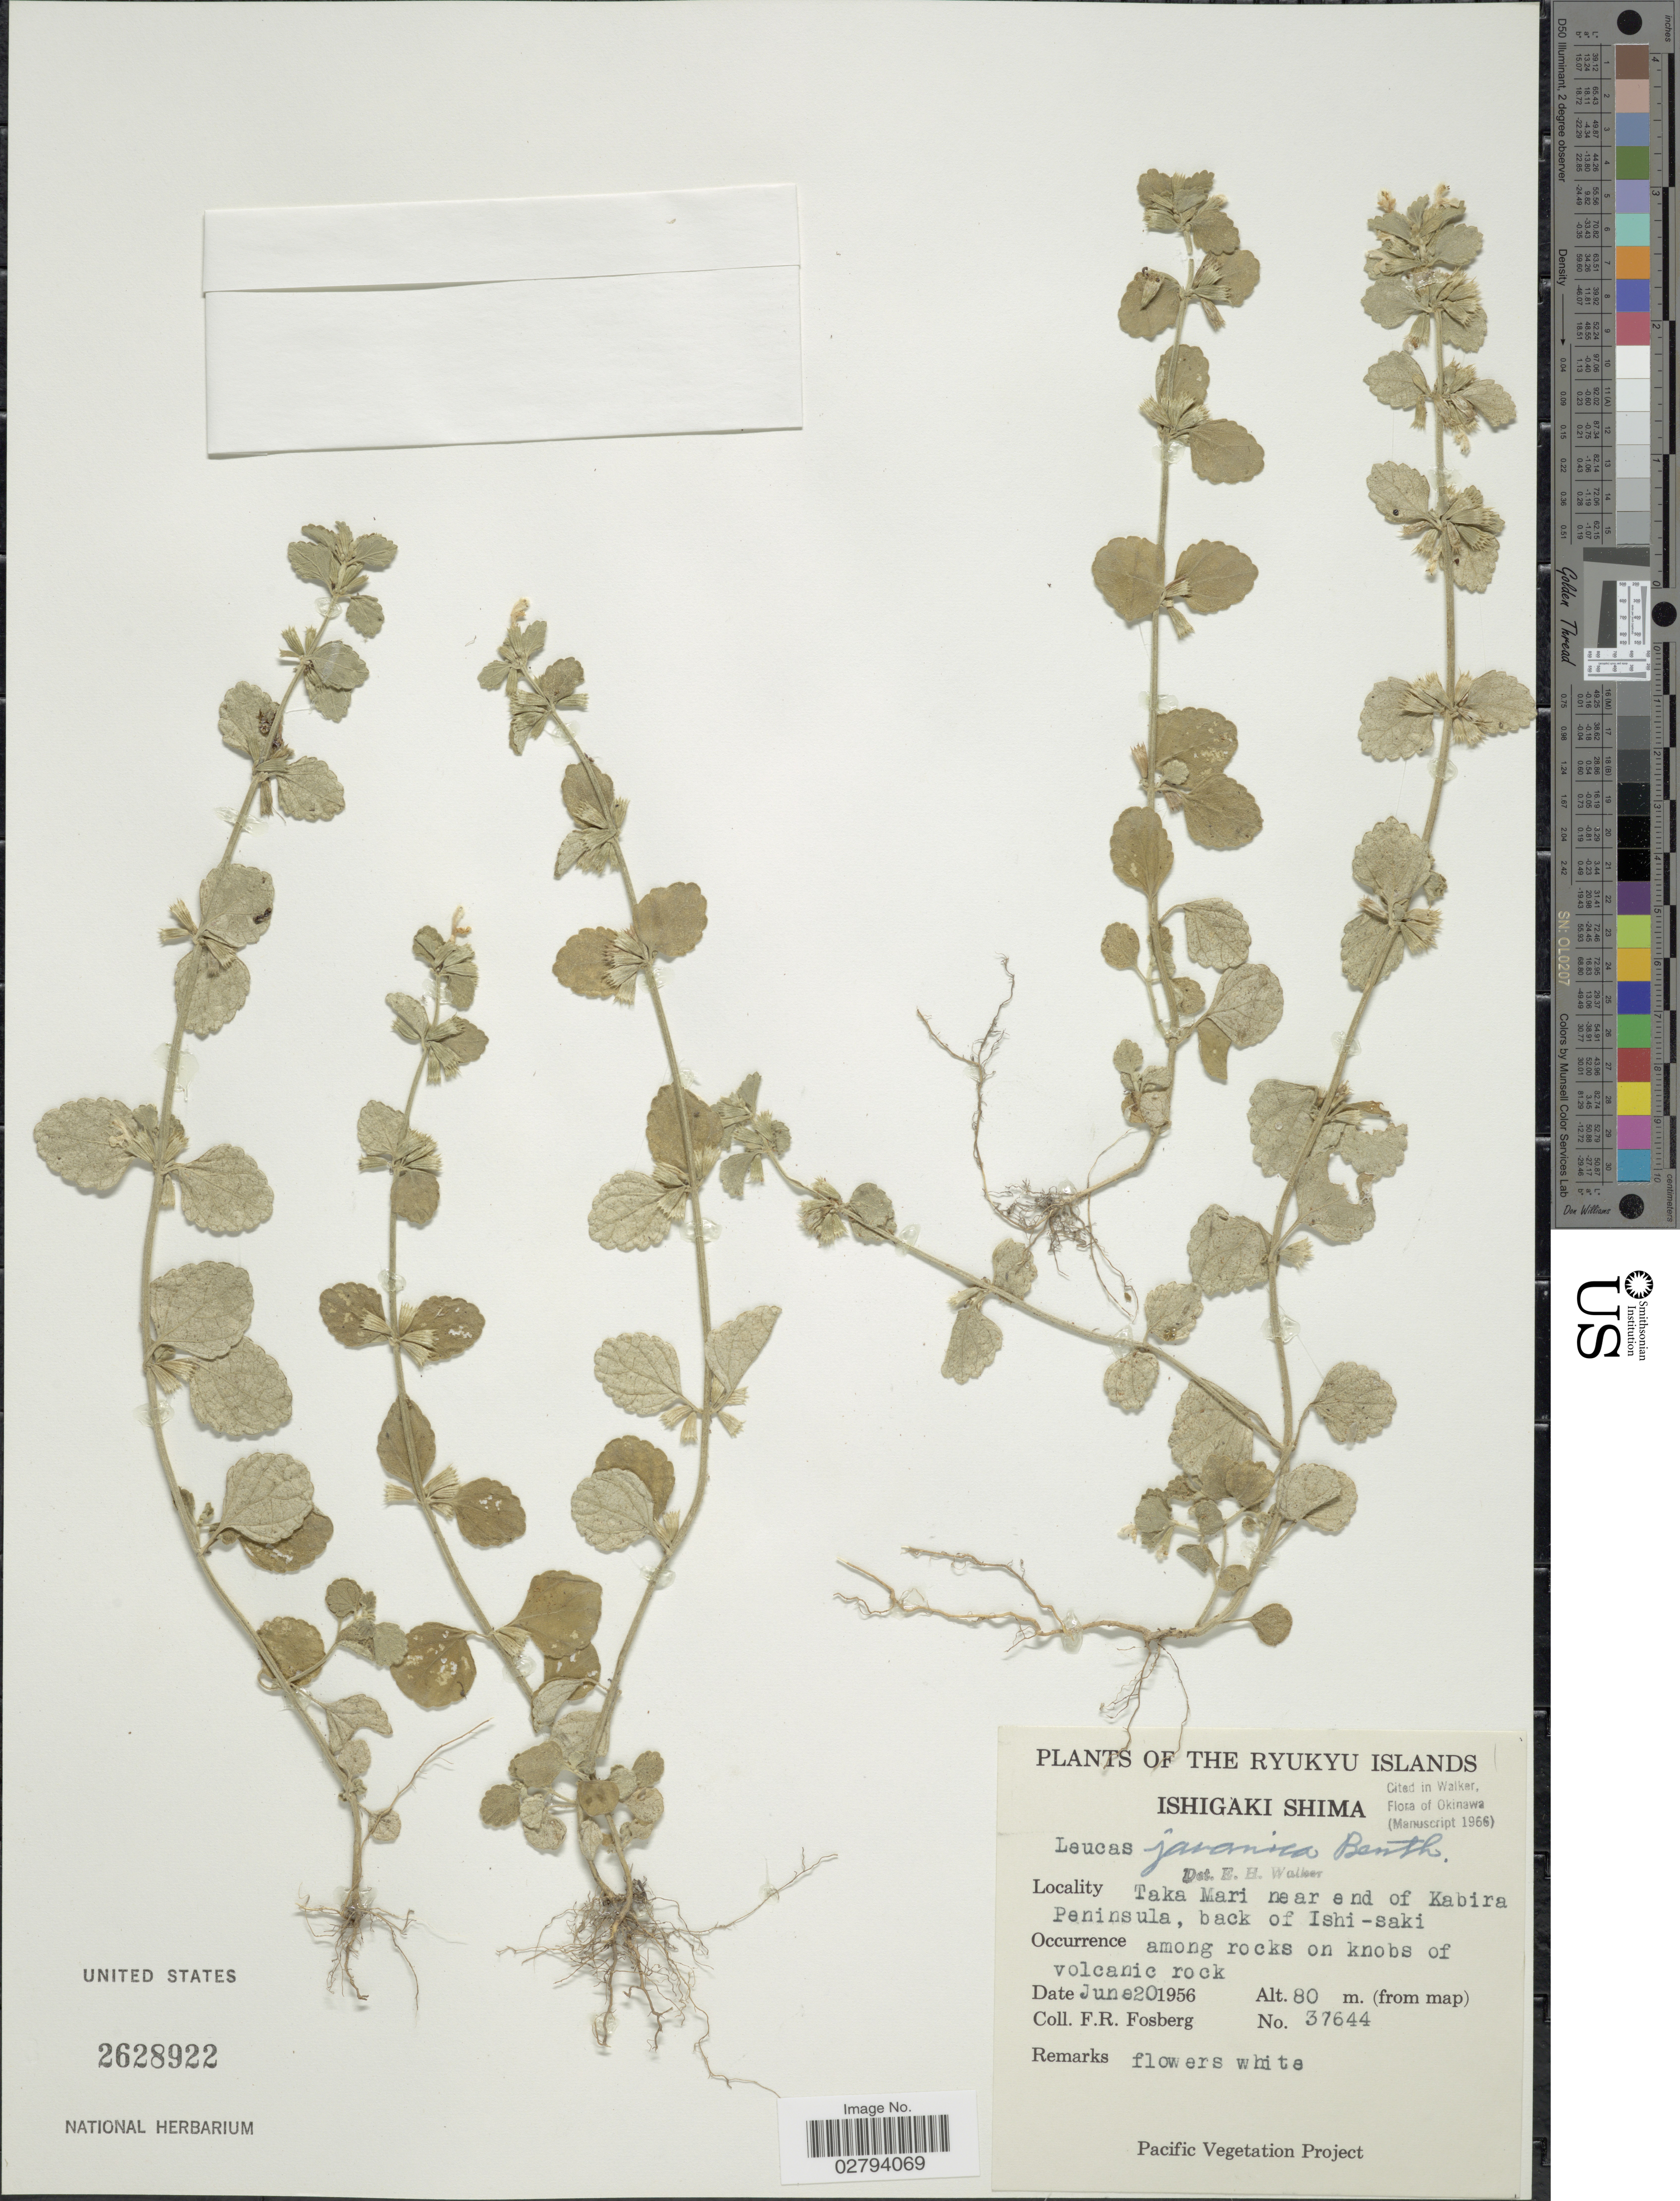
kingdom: Plantae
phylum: Tracheophyta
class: Magnoliopsida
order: Lamiales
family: Lamiaceae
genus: Leucas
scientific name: Leucas javanica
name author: Benth.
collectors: F. R. Fosberg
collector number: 37644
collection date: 1956-06-20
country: Japan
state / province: Okinawa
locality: The Ryukyu Islands, Ishigaki Shima, Taka Mari near end of Kabira Peninsula, bank of Ishi-saki.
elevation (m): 80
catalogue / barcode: US 2628922